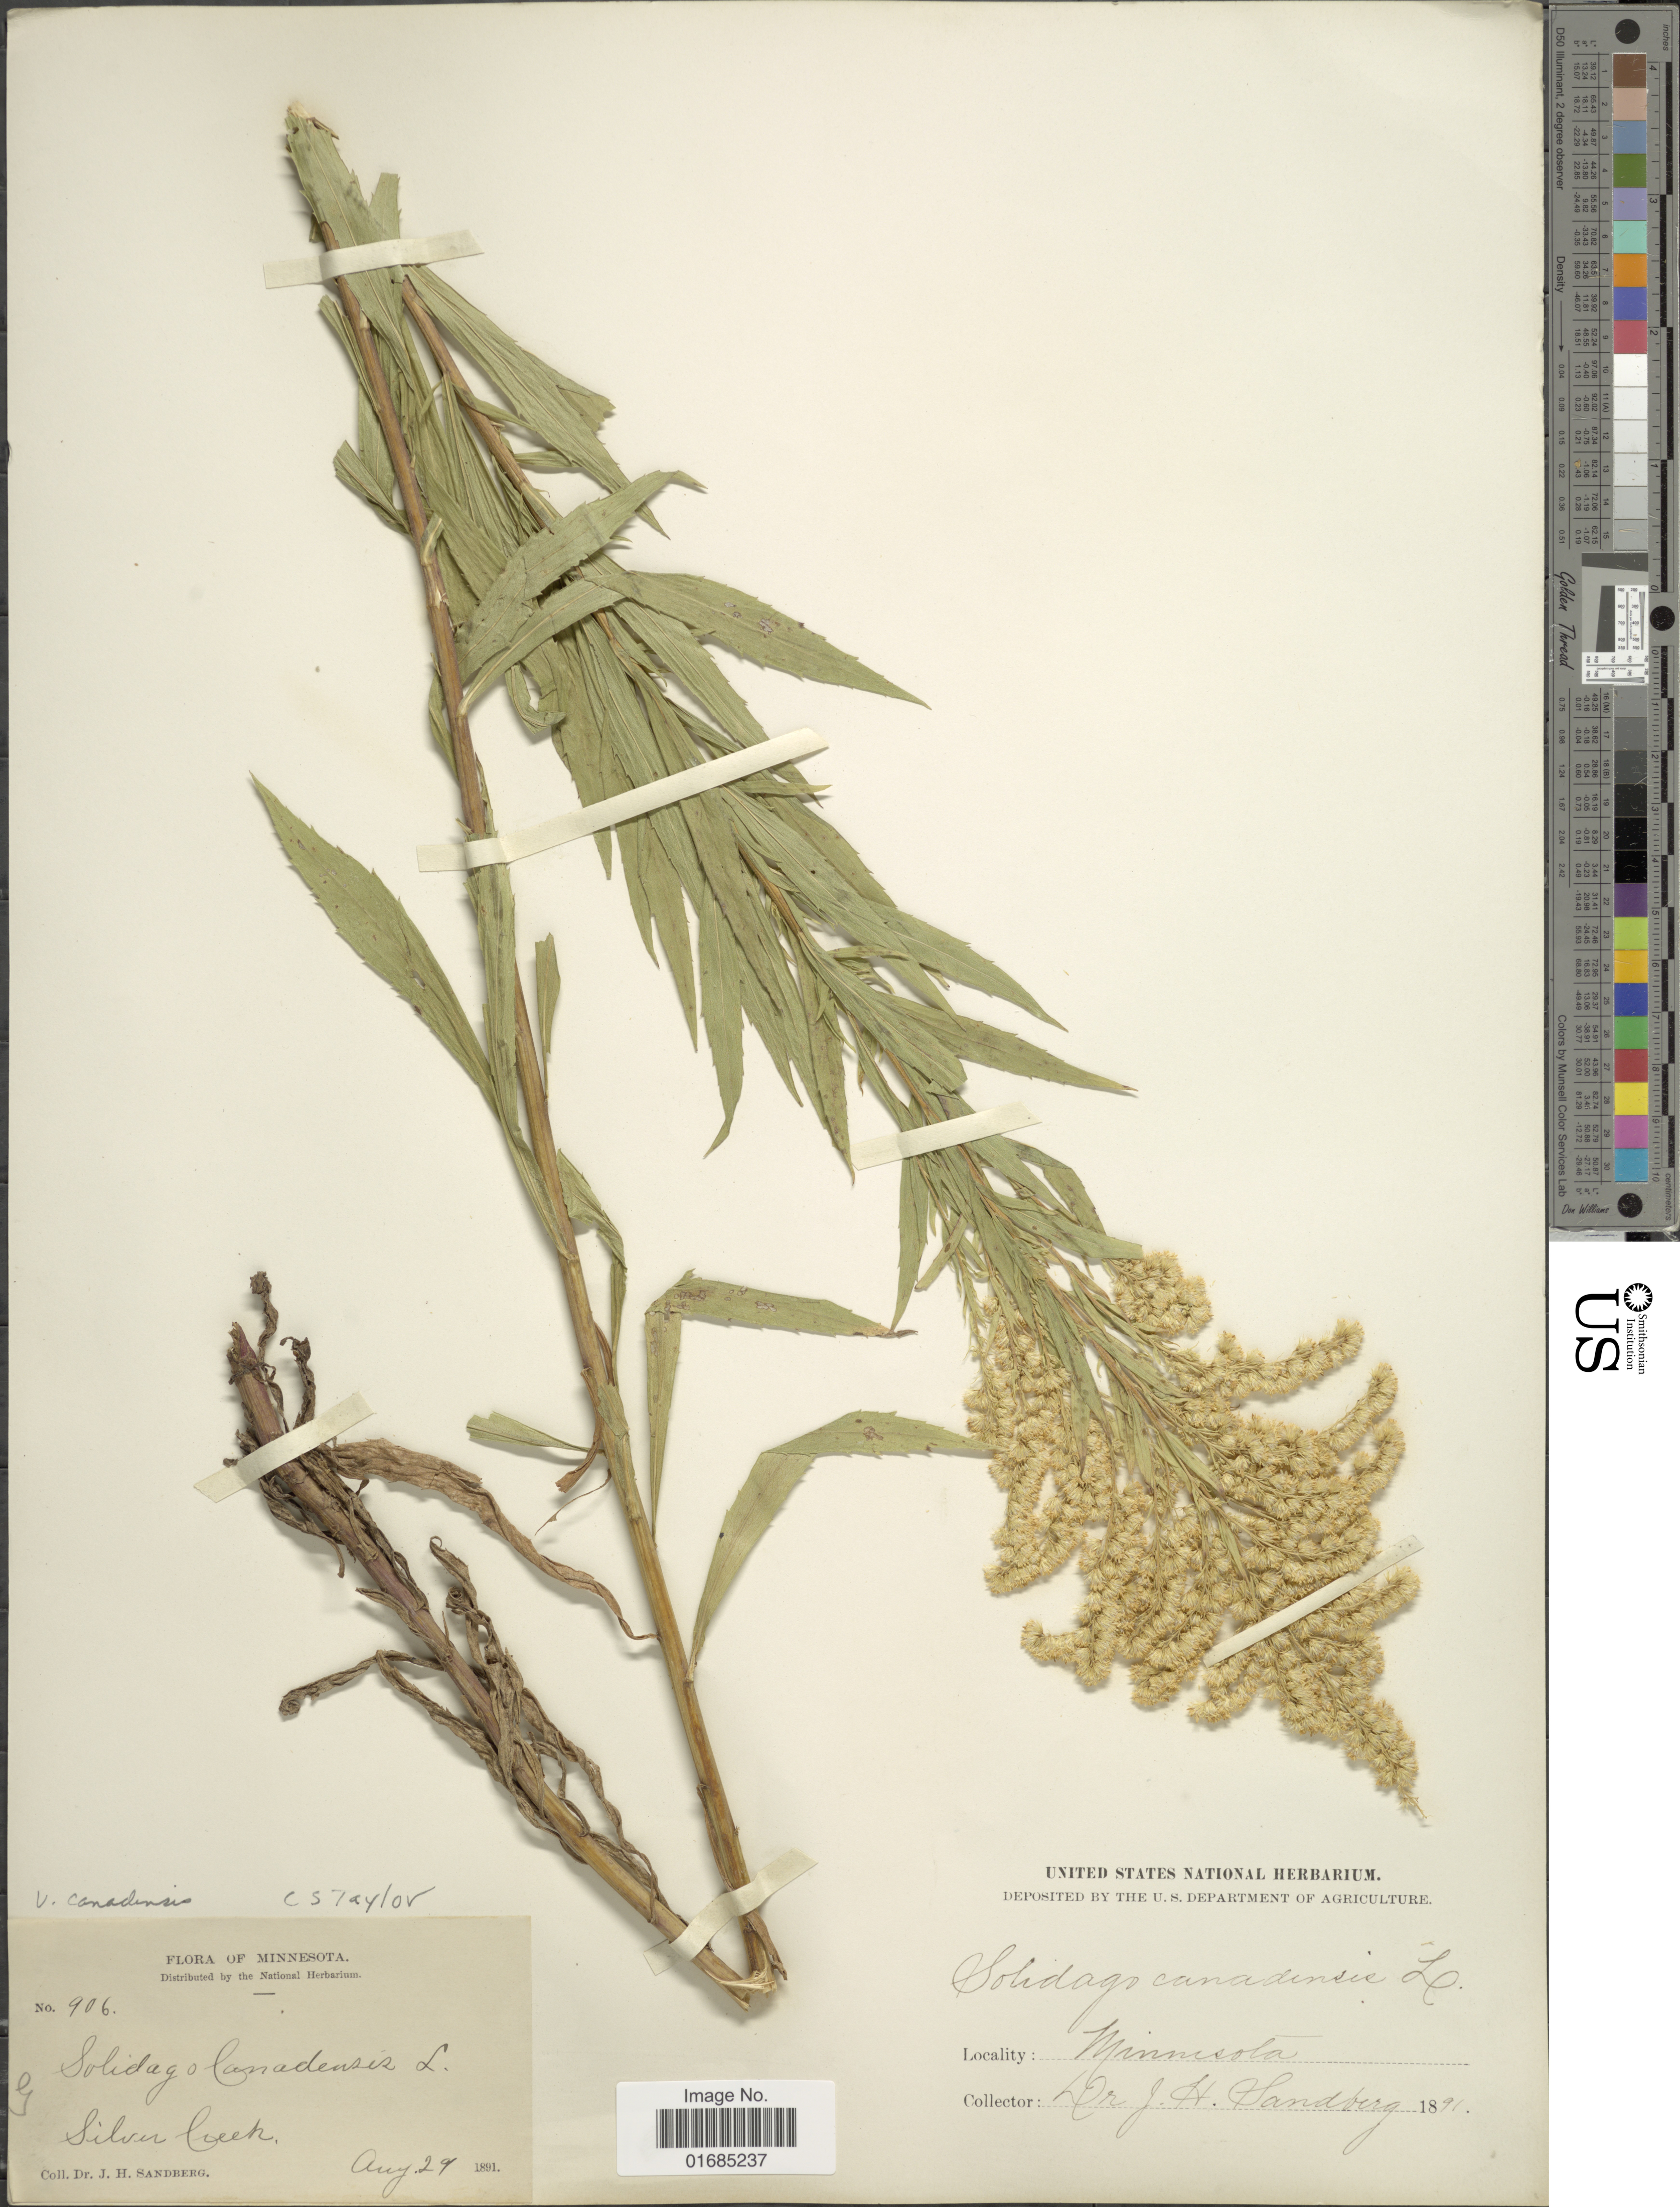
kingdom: Plantae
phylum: Tracheophyta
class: Magnoliopsida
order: Asterales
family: Asteraceae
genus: Solidago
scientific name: Solidago canadensis var. canadensis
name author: L.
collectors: J. H. Sandberg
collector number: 906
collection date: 1891-08-29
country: United States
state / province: Minnesota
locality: Silver Creek, Minnesota.